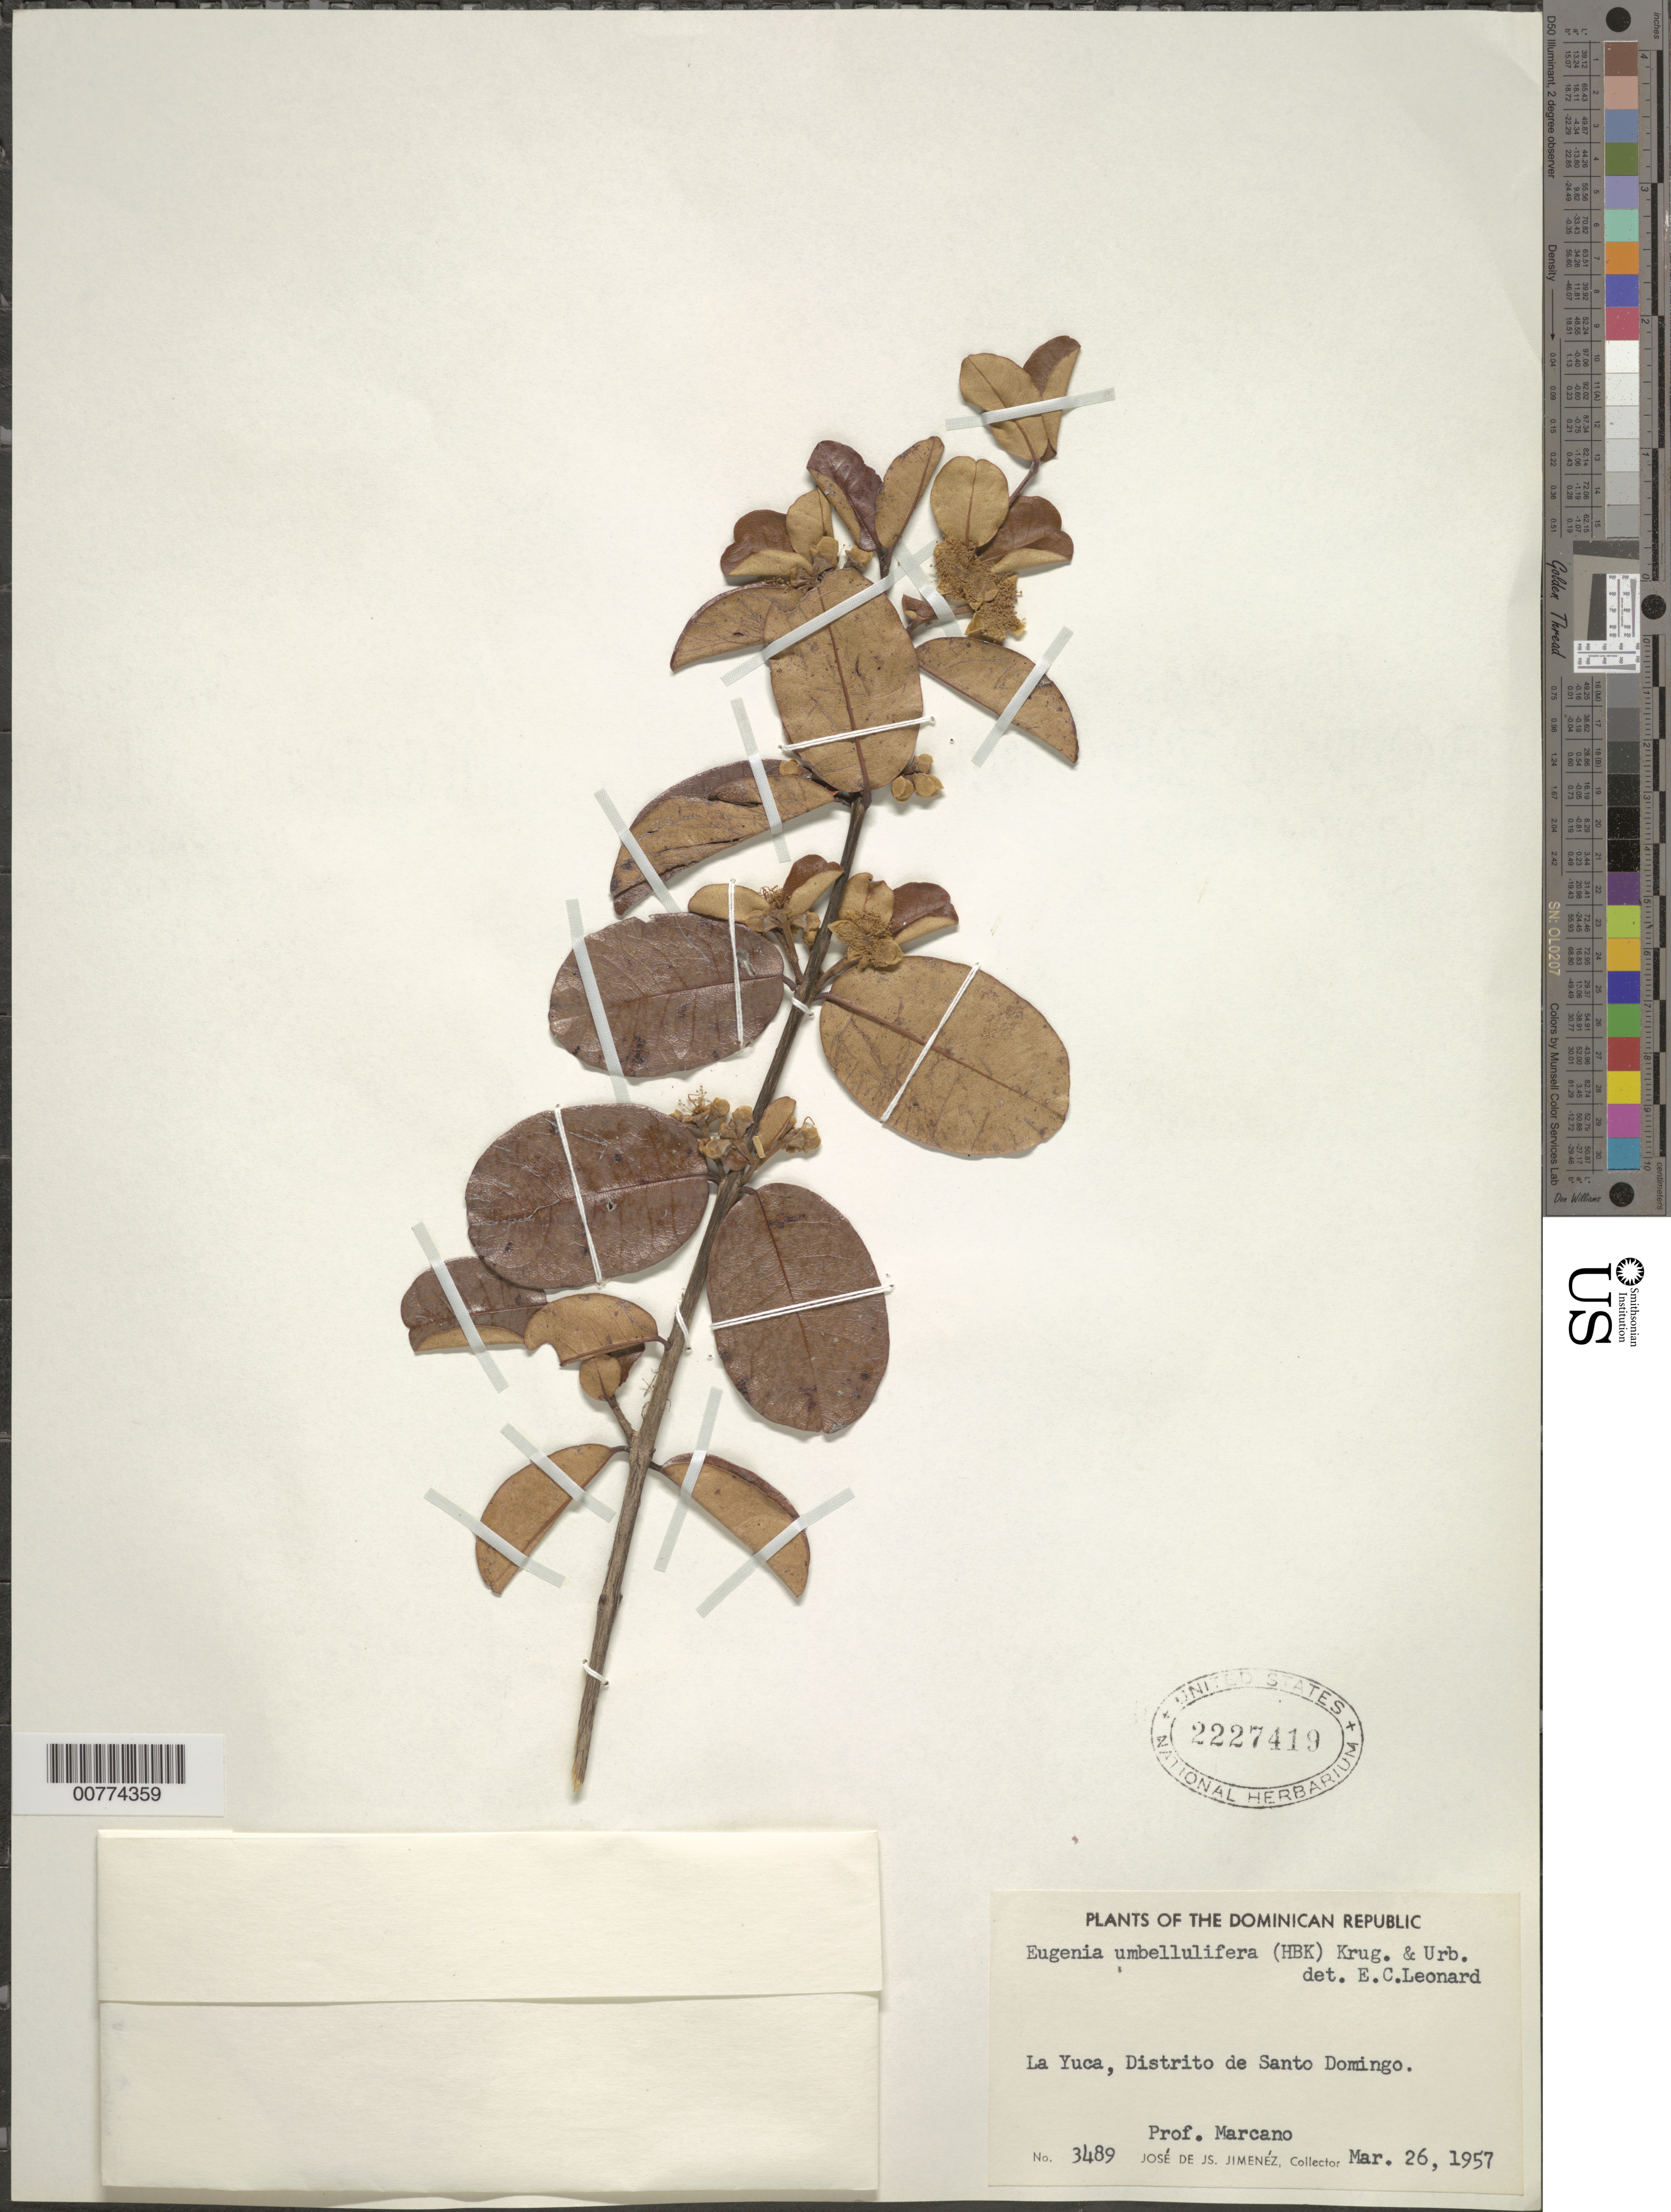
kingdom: Plantae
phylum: Tracheophyta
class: Magnoliopsida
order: Myrtales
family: Myrtaceae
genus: Pseudanamomis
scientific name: Pseudanamomis umbellulifera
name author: (Kunth) Kausel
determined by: Leonard, Emery C., (US)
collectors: E. J. Marcano F.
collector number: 3489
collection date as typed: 26 Mar 1957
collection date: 1957-03-26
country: Dominican Republic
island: Hispaniola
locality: Santo Domingo district, La Yuca.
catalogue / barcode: US 2227419